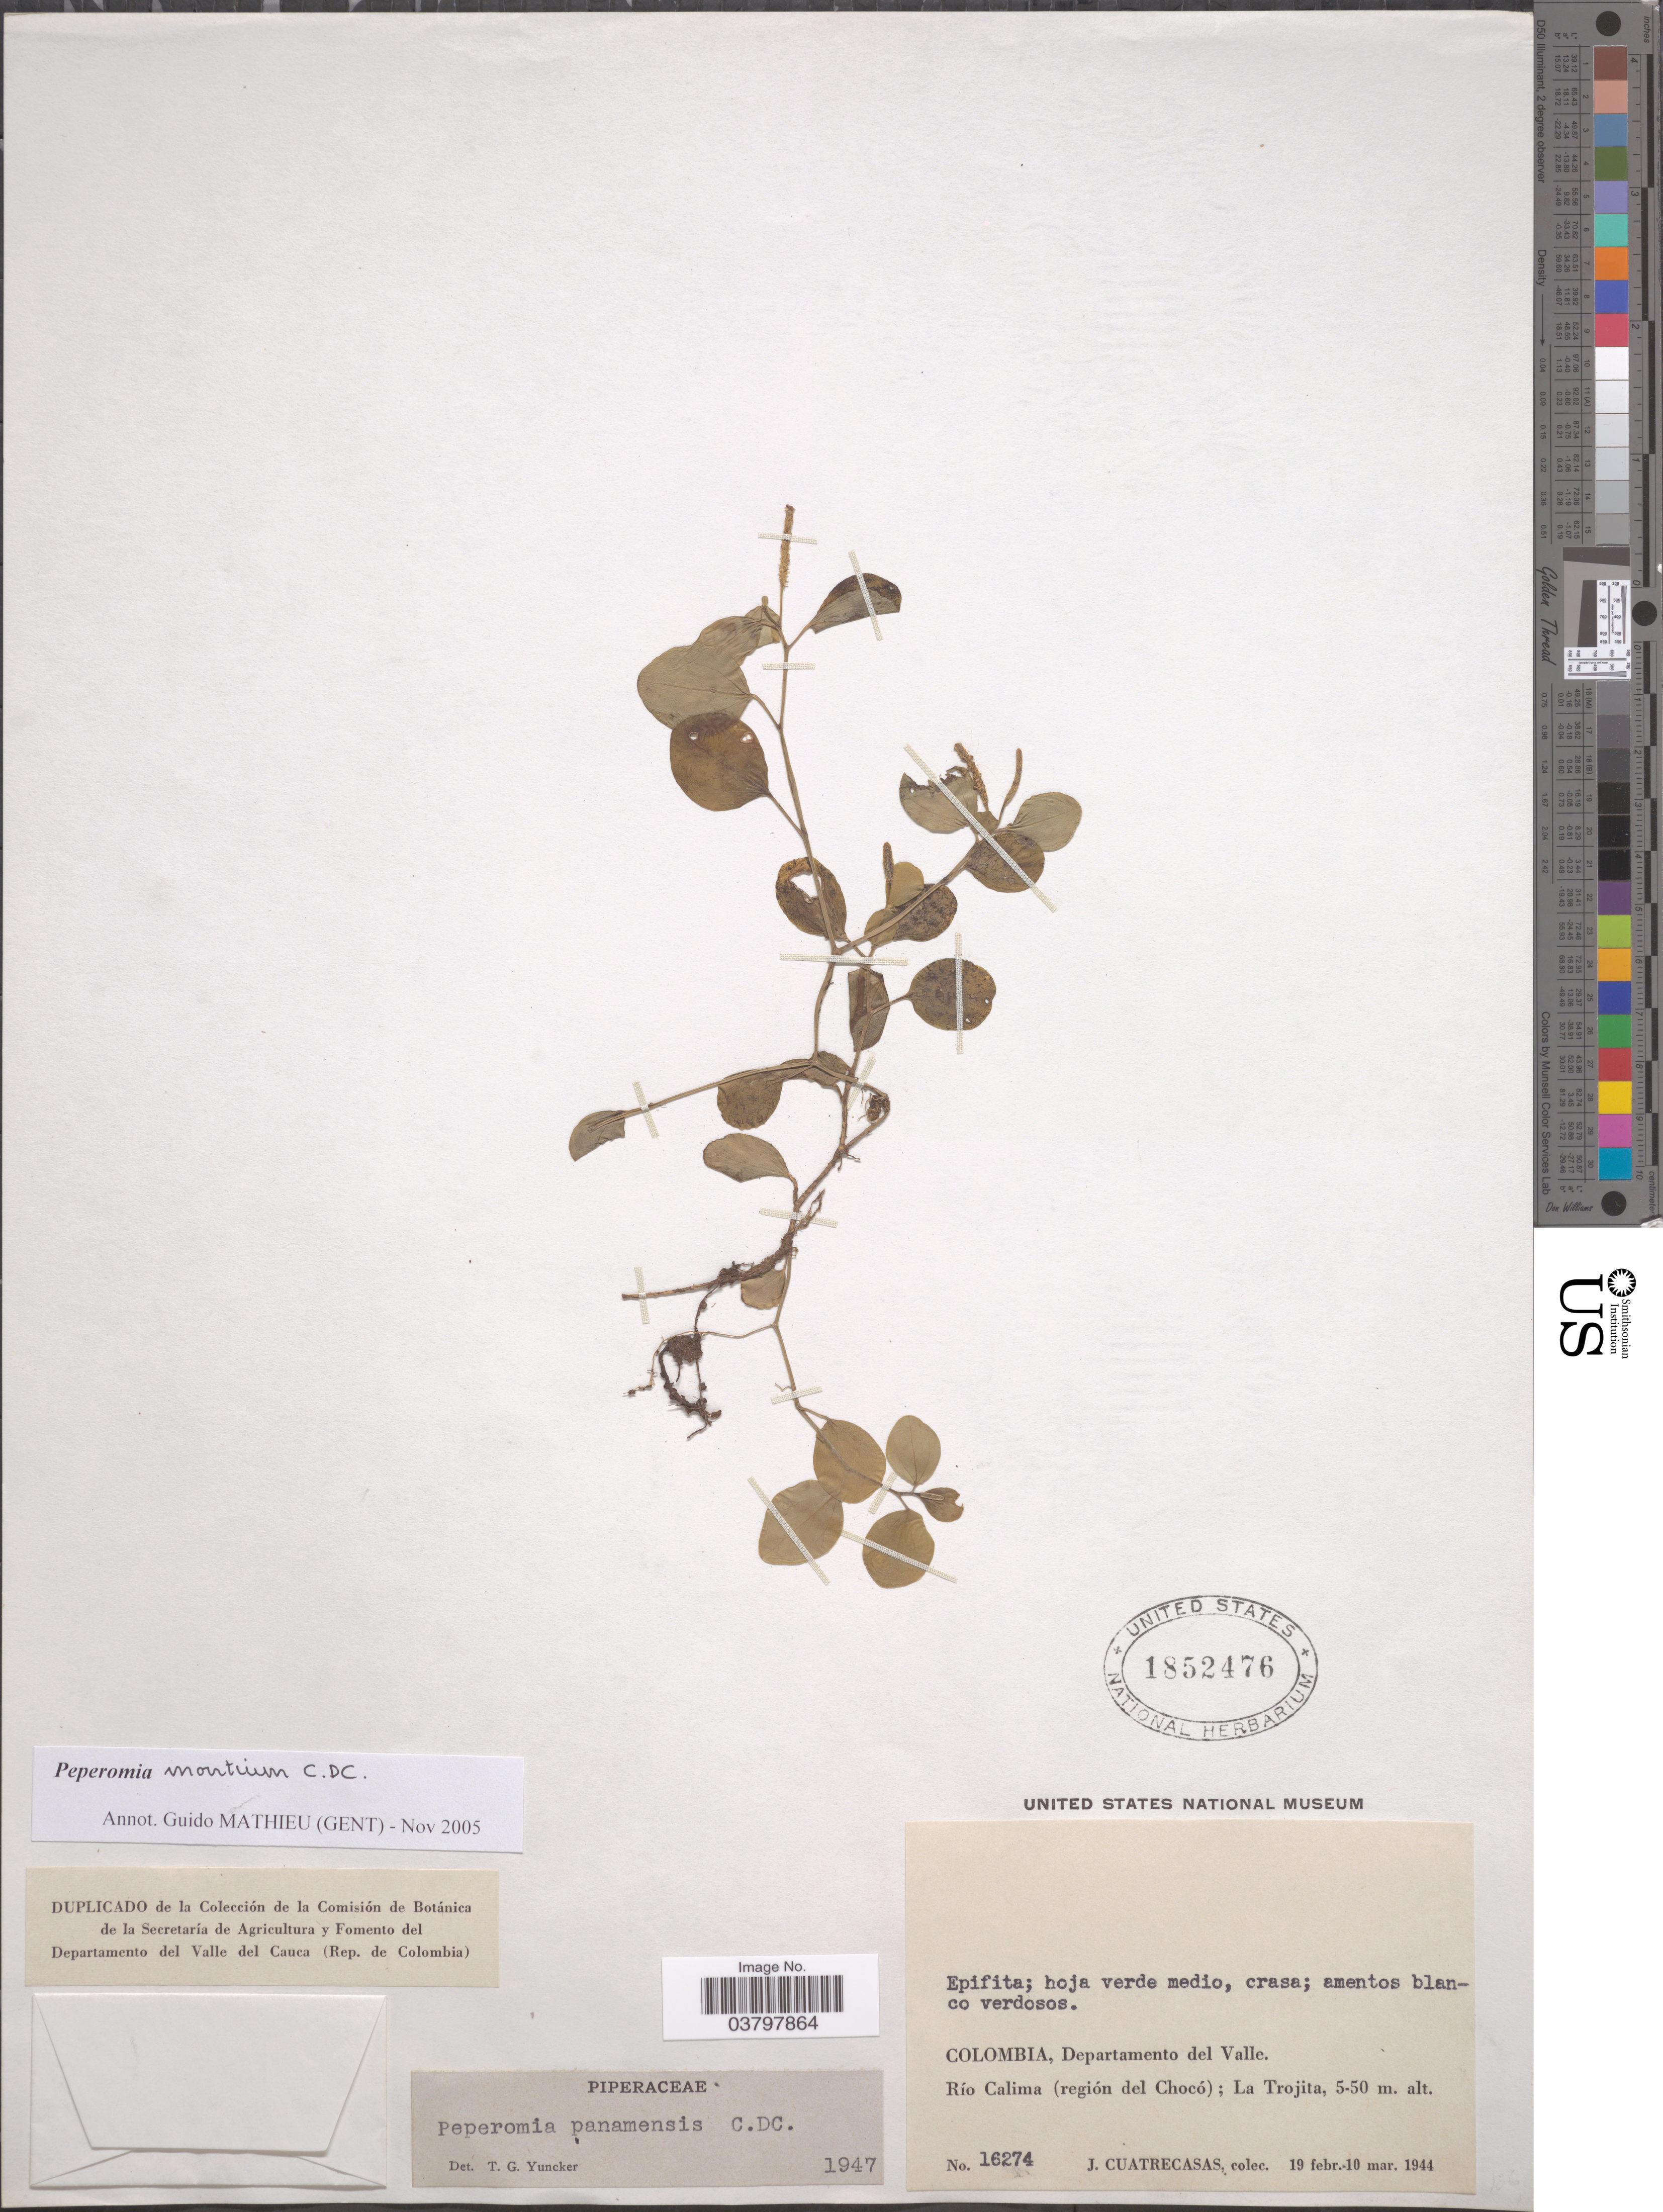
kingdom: Plantae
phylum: Tracheophyta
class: Magnoliopsida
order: Piperales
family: Piperaceae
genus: Peperomia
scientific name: Peperomia montium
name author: C. DC.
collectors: J. Cuatrecasas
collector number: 16274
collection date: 1944-02-19/1944-03-10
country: Colombia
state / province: Valle del Cauca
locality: Departamento del Valle. Río Calima (región del Chocó); La Trojita.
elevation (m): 5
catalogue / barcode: US 1852476